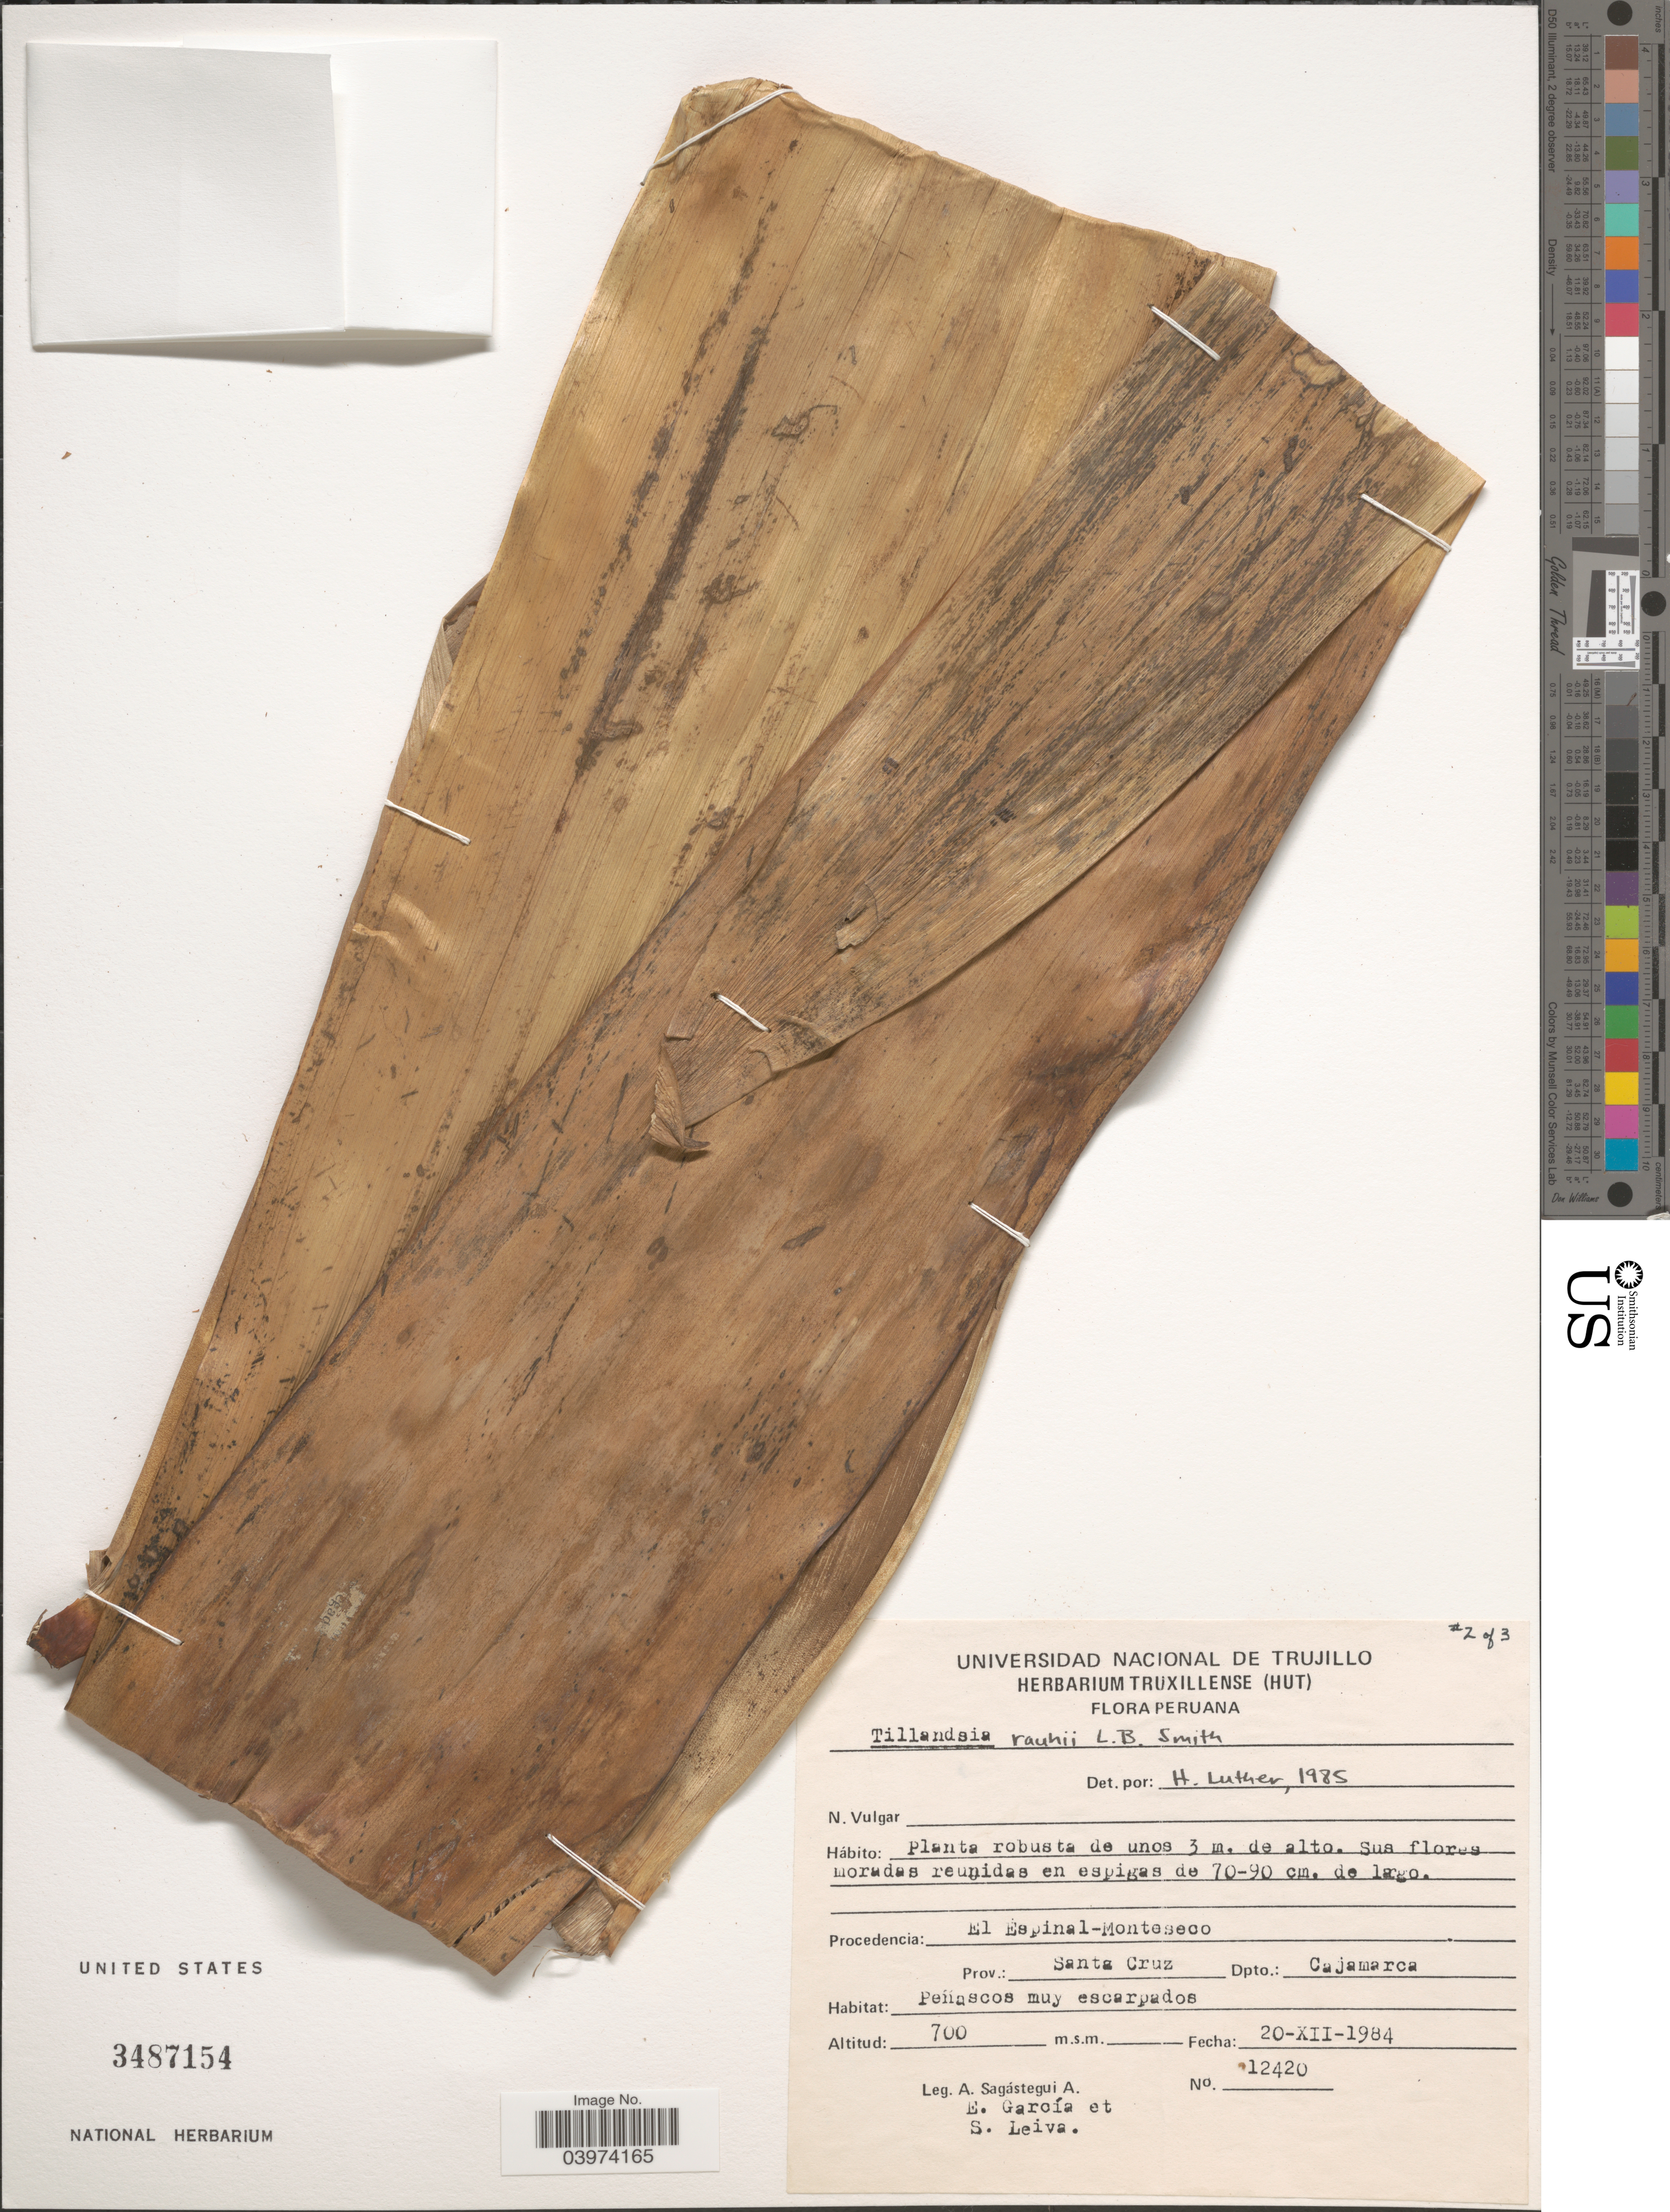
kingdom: Plantae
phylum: Tracheophyta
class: Liliopsida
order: Poales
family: Bromeliaceae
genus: Tillandsia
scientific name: Tillandsia rauhii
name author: L.B. Sm.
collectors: A. Sagástegui A., E. García & S. Leiva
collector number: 12420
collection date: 1984-12-20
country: Peru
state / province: Cajamarca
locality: El Espinal - Monteseco. Prov.: Santa Cruz Dpto.: Cajamarca.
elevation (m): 700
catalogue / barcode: US 3487154